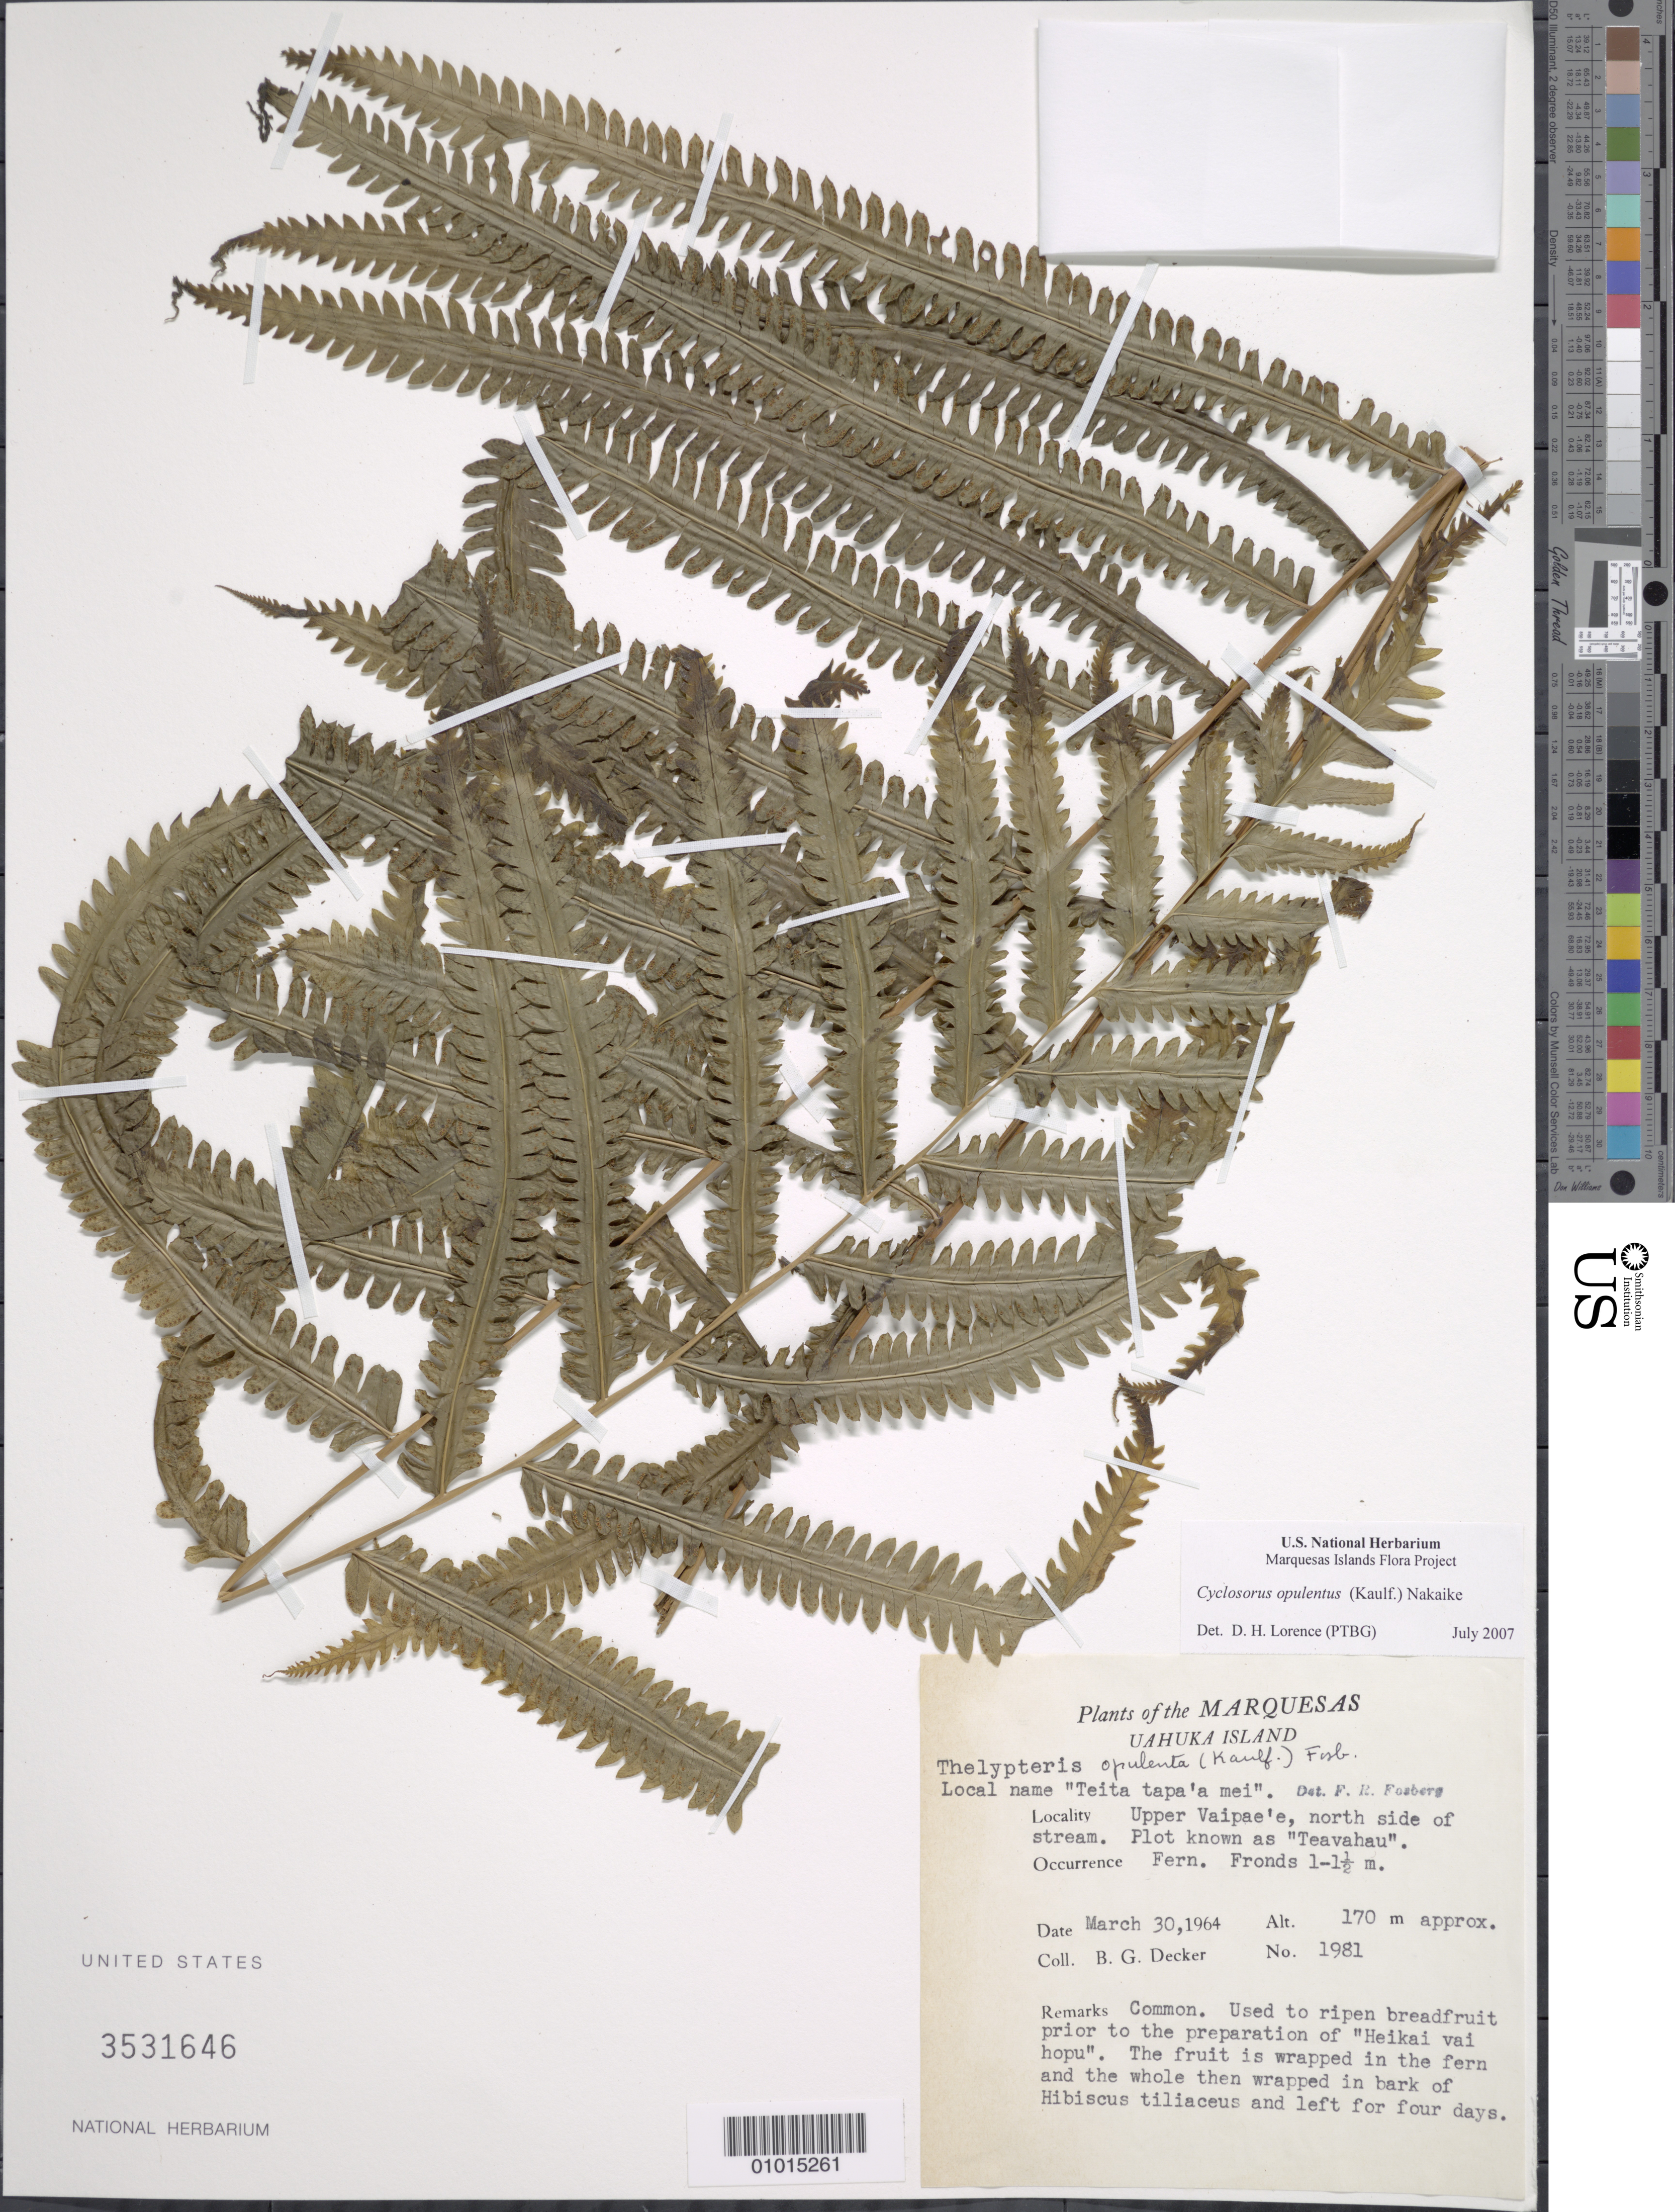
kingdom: Plantae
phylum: Tracheophyta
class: Polypodiopsida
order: Polypodiales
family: Thelypteridaceae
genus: Amphineuron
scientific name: Amphineuron opulentum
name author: (Kaulf.) Holttum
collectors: B. G. Decker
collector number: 1981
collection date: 1964-03-30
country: French Polynesia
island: Ua Huka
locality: Upper Vaipae'e, north side of stream. Plot known as "Teavahau"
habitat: Common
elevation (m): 170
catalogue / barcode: US 3531646